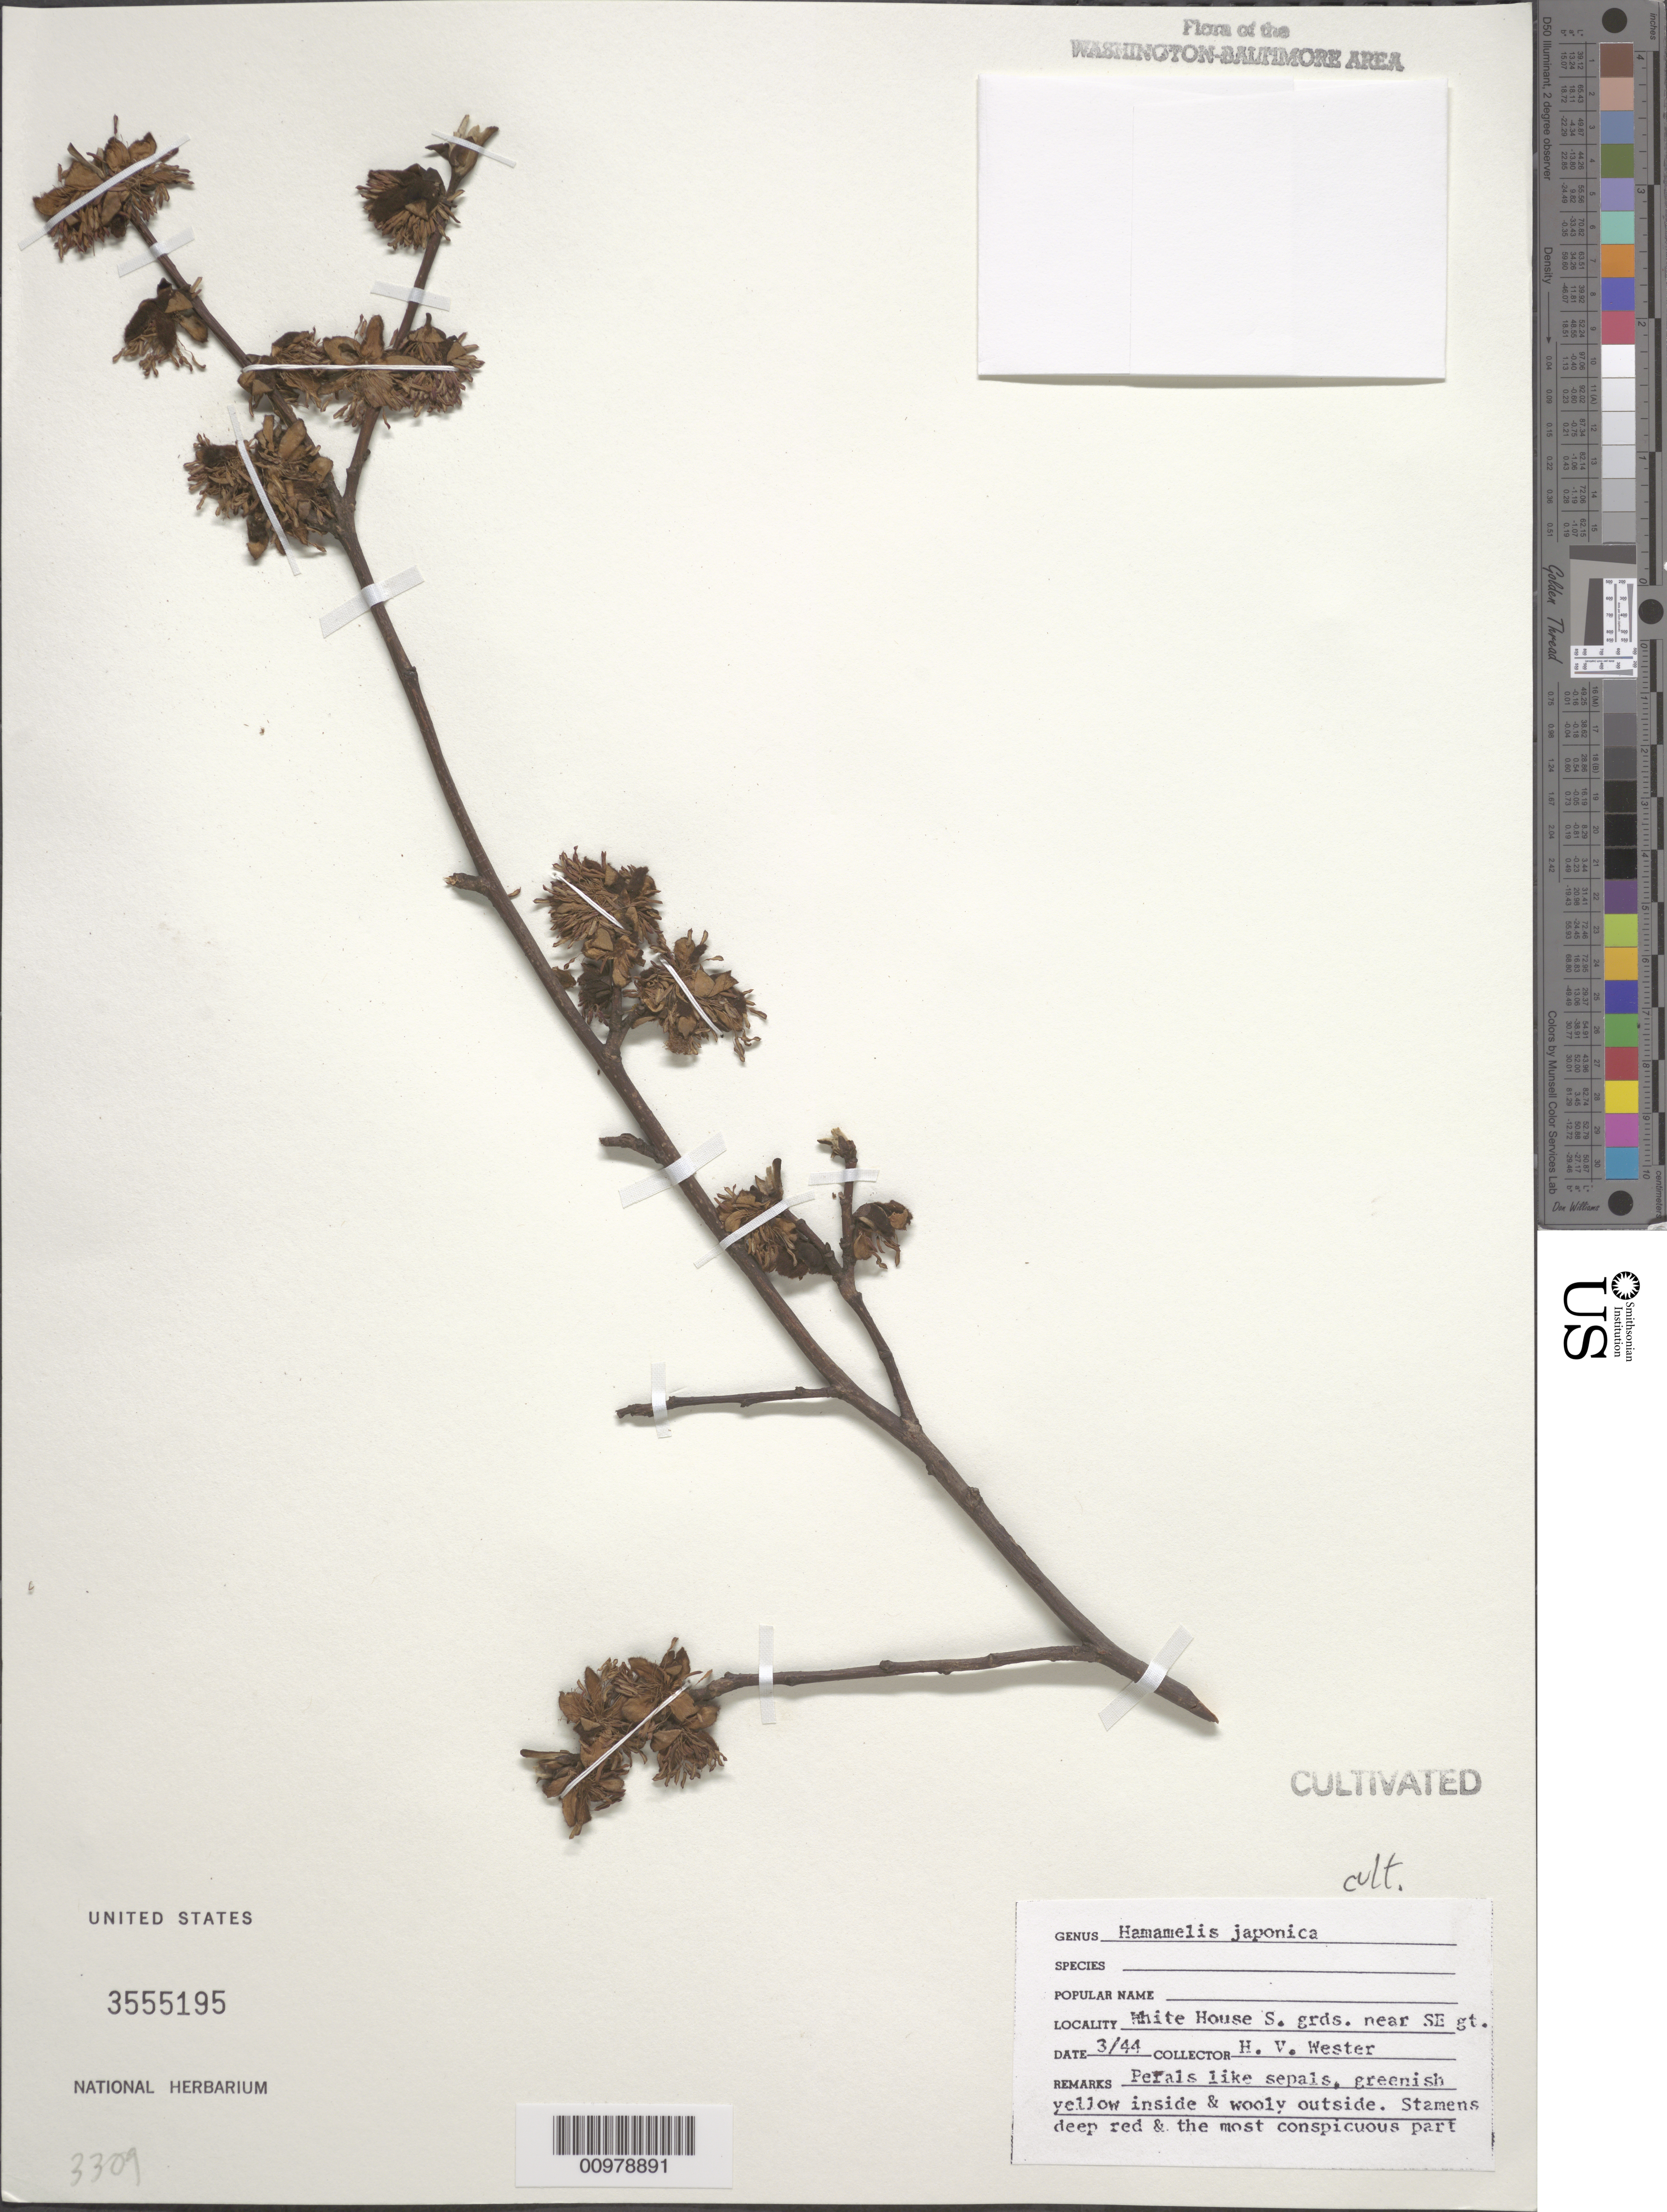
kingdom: Plantae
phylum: Tracheophyta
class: Magnoliopsida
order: Saxifragales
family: Hamamelidaceae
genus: Hamamelis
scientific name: Hamamelis japonica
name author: Siebold & Zucc.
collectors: H. Wester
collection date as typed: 3/44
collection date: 1944-03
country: United States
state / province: District of Columbia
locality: White House S. gardens near SE gt.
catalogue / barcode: US 3555195